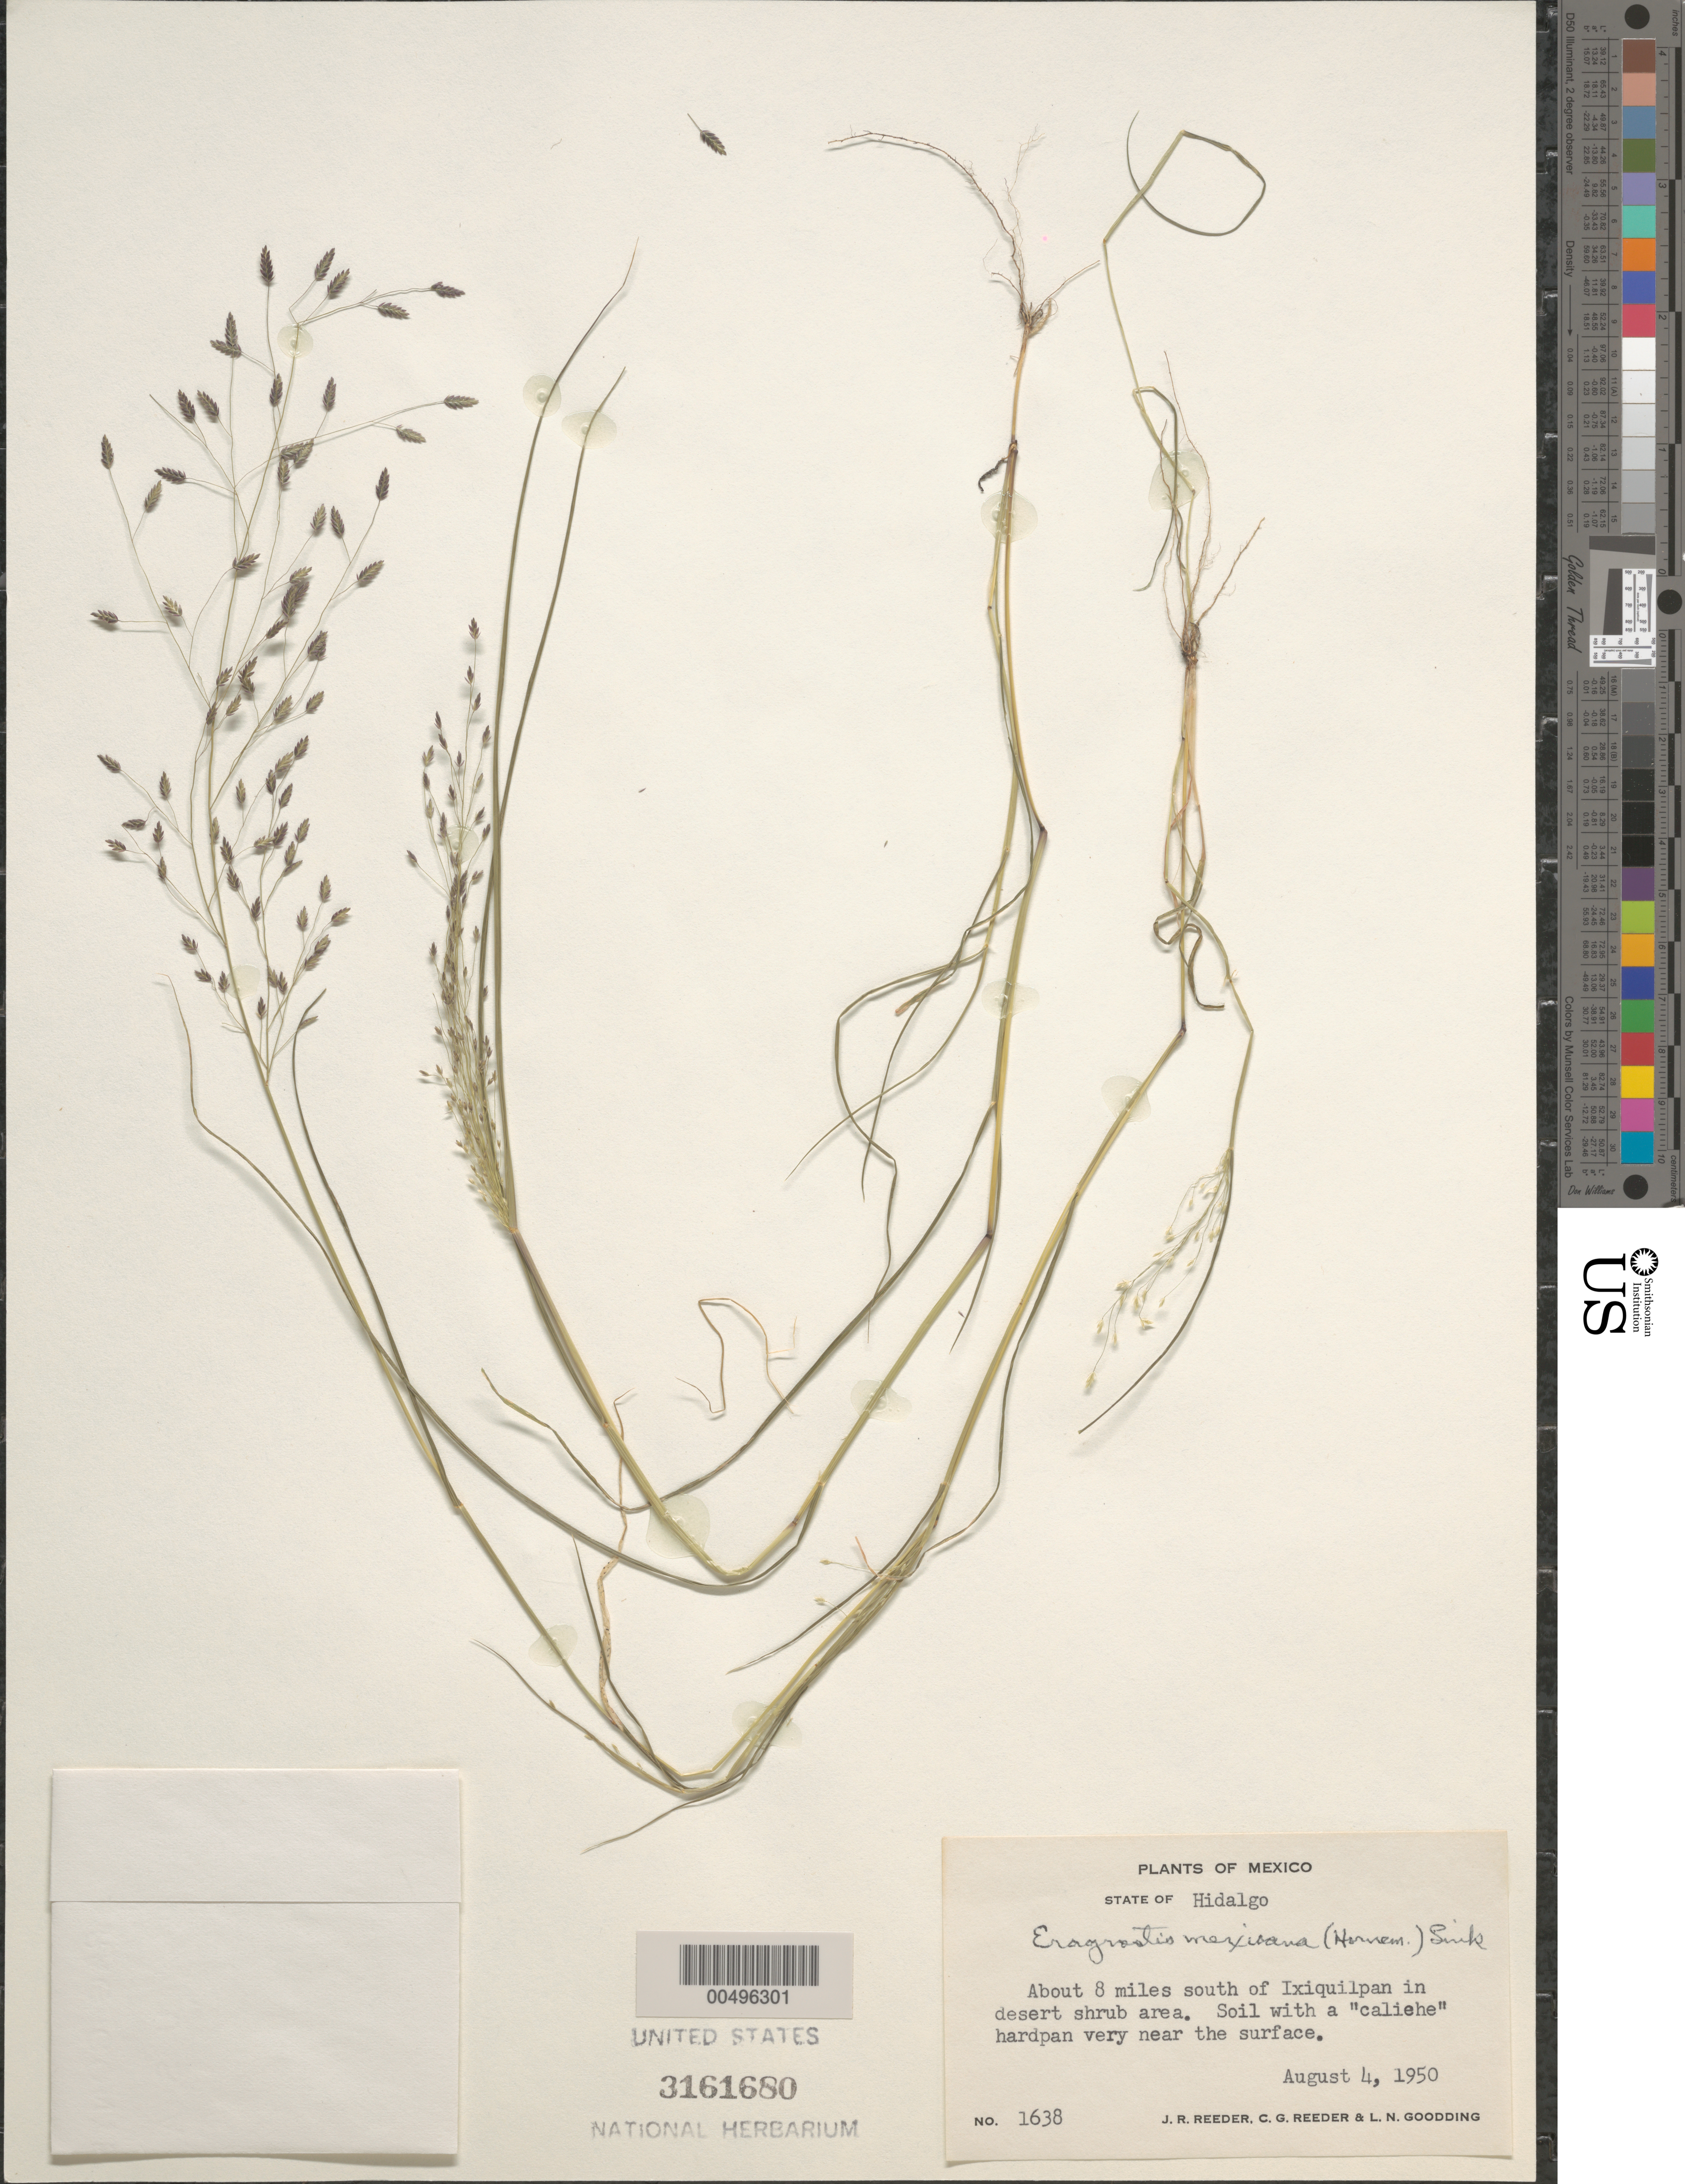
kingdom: Plantae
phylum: Tracheophyta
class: Liliopsida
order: Poales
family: Poaceae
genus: Eragrostis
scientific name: Eragrostis mexicana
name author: (Hornem.) Link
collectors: J. R. Reeder, C. G. Reeder & L. N. Goodding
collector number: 1638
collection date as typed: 4 Aug 1950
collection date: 1950-08-04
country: Mexico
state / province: Hidalgo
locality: About 8 mi S of Ixiquilpan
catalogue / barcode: US 3161680